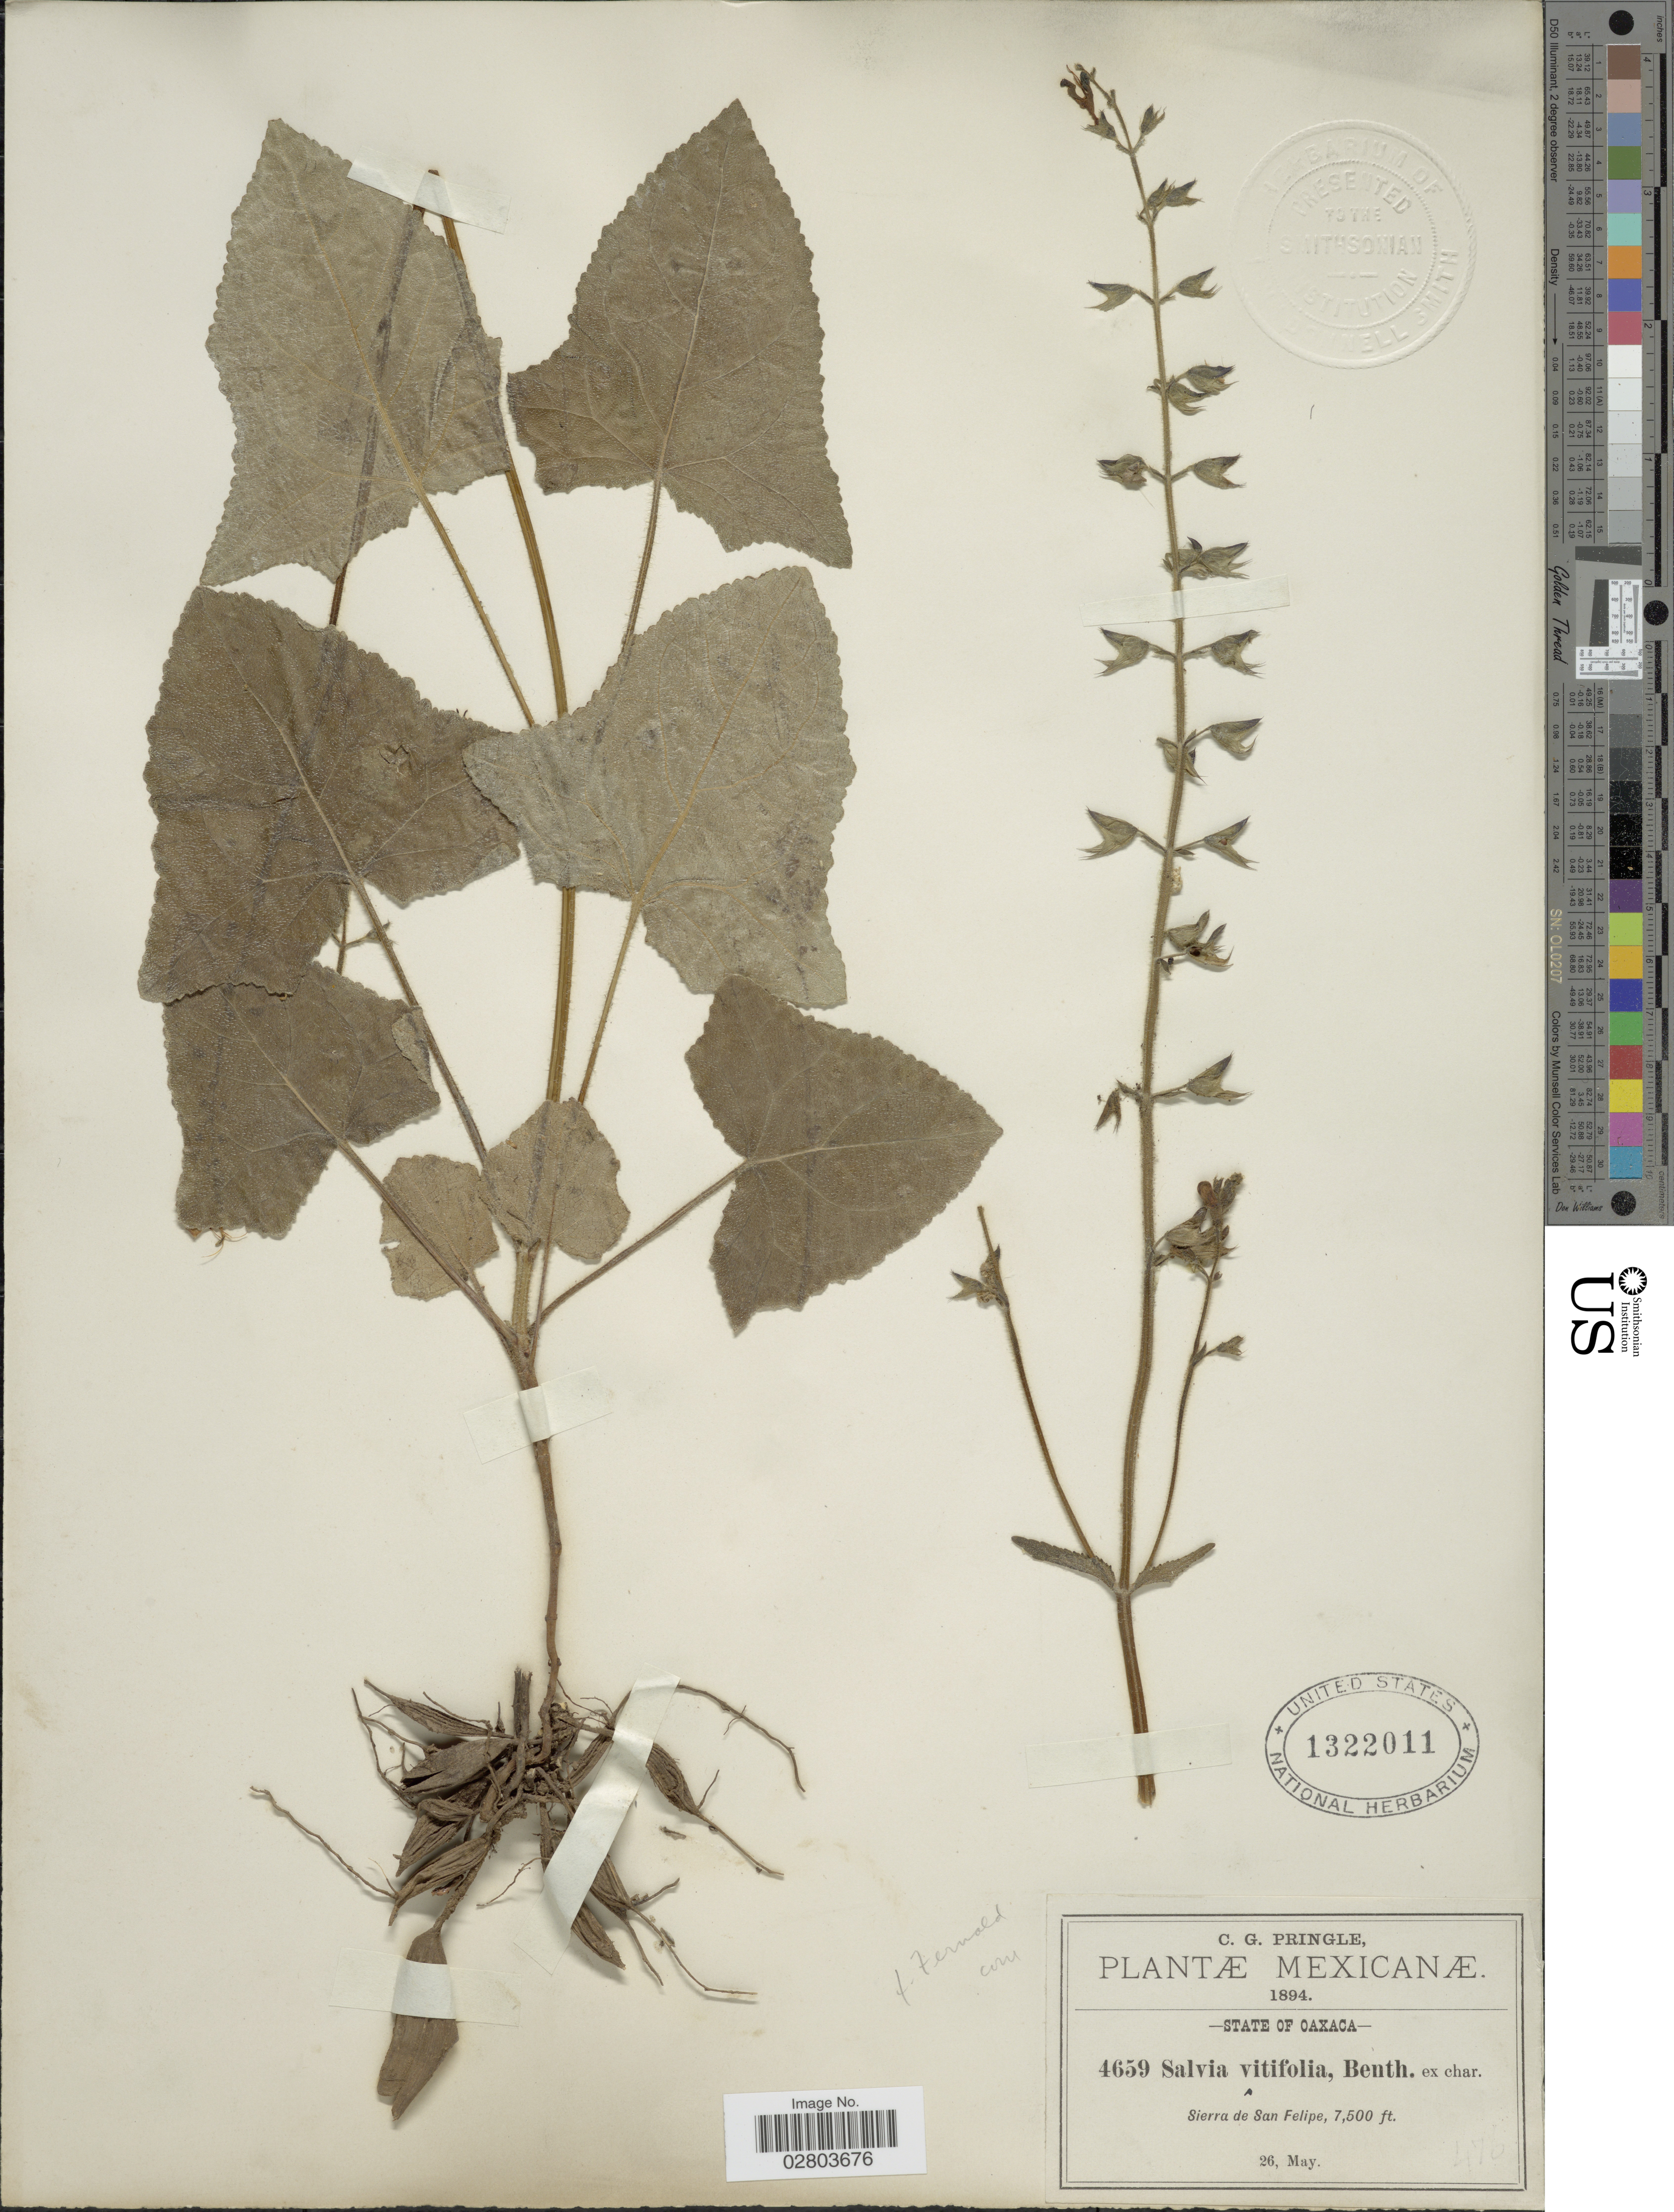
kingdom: Plantae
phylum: Tracheophyta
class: Magnoliopsida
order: Lamiales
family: Lamiaceae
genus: Salvia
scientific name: Salvia vitifolia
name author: Benth.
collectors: C. G. Pringle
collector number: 4659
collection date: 1894-05-26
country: Mexico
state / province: Oaxaca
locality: Sierra de San Felipe.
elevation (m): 2286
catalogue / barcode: US 1322011